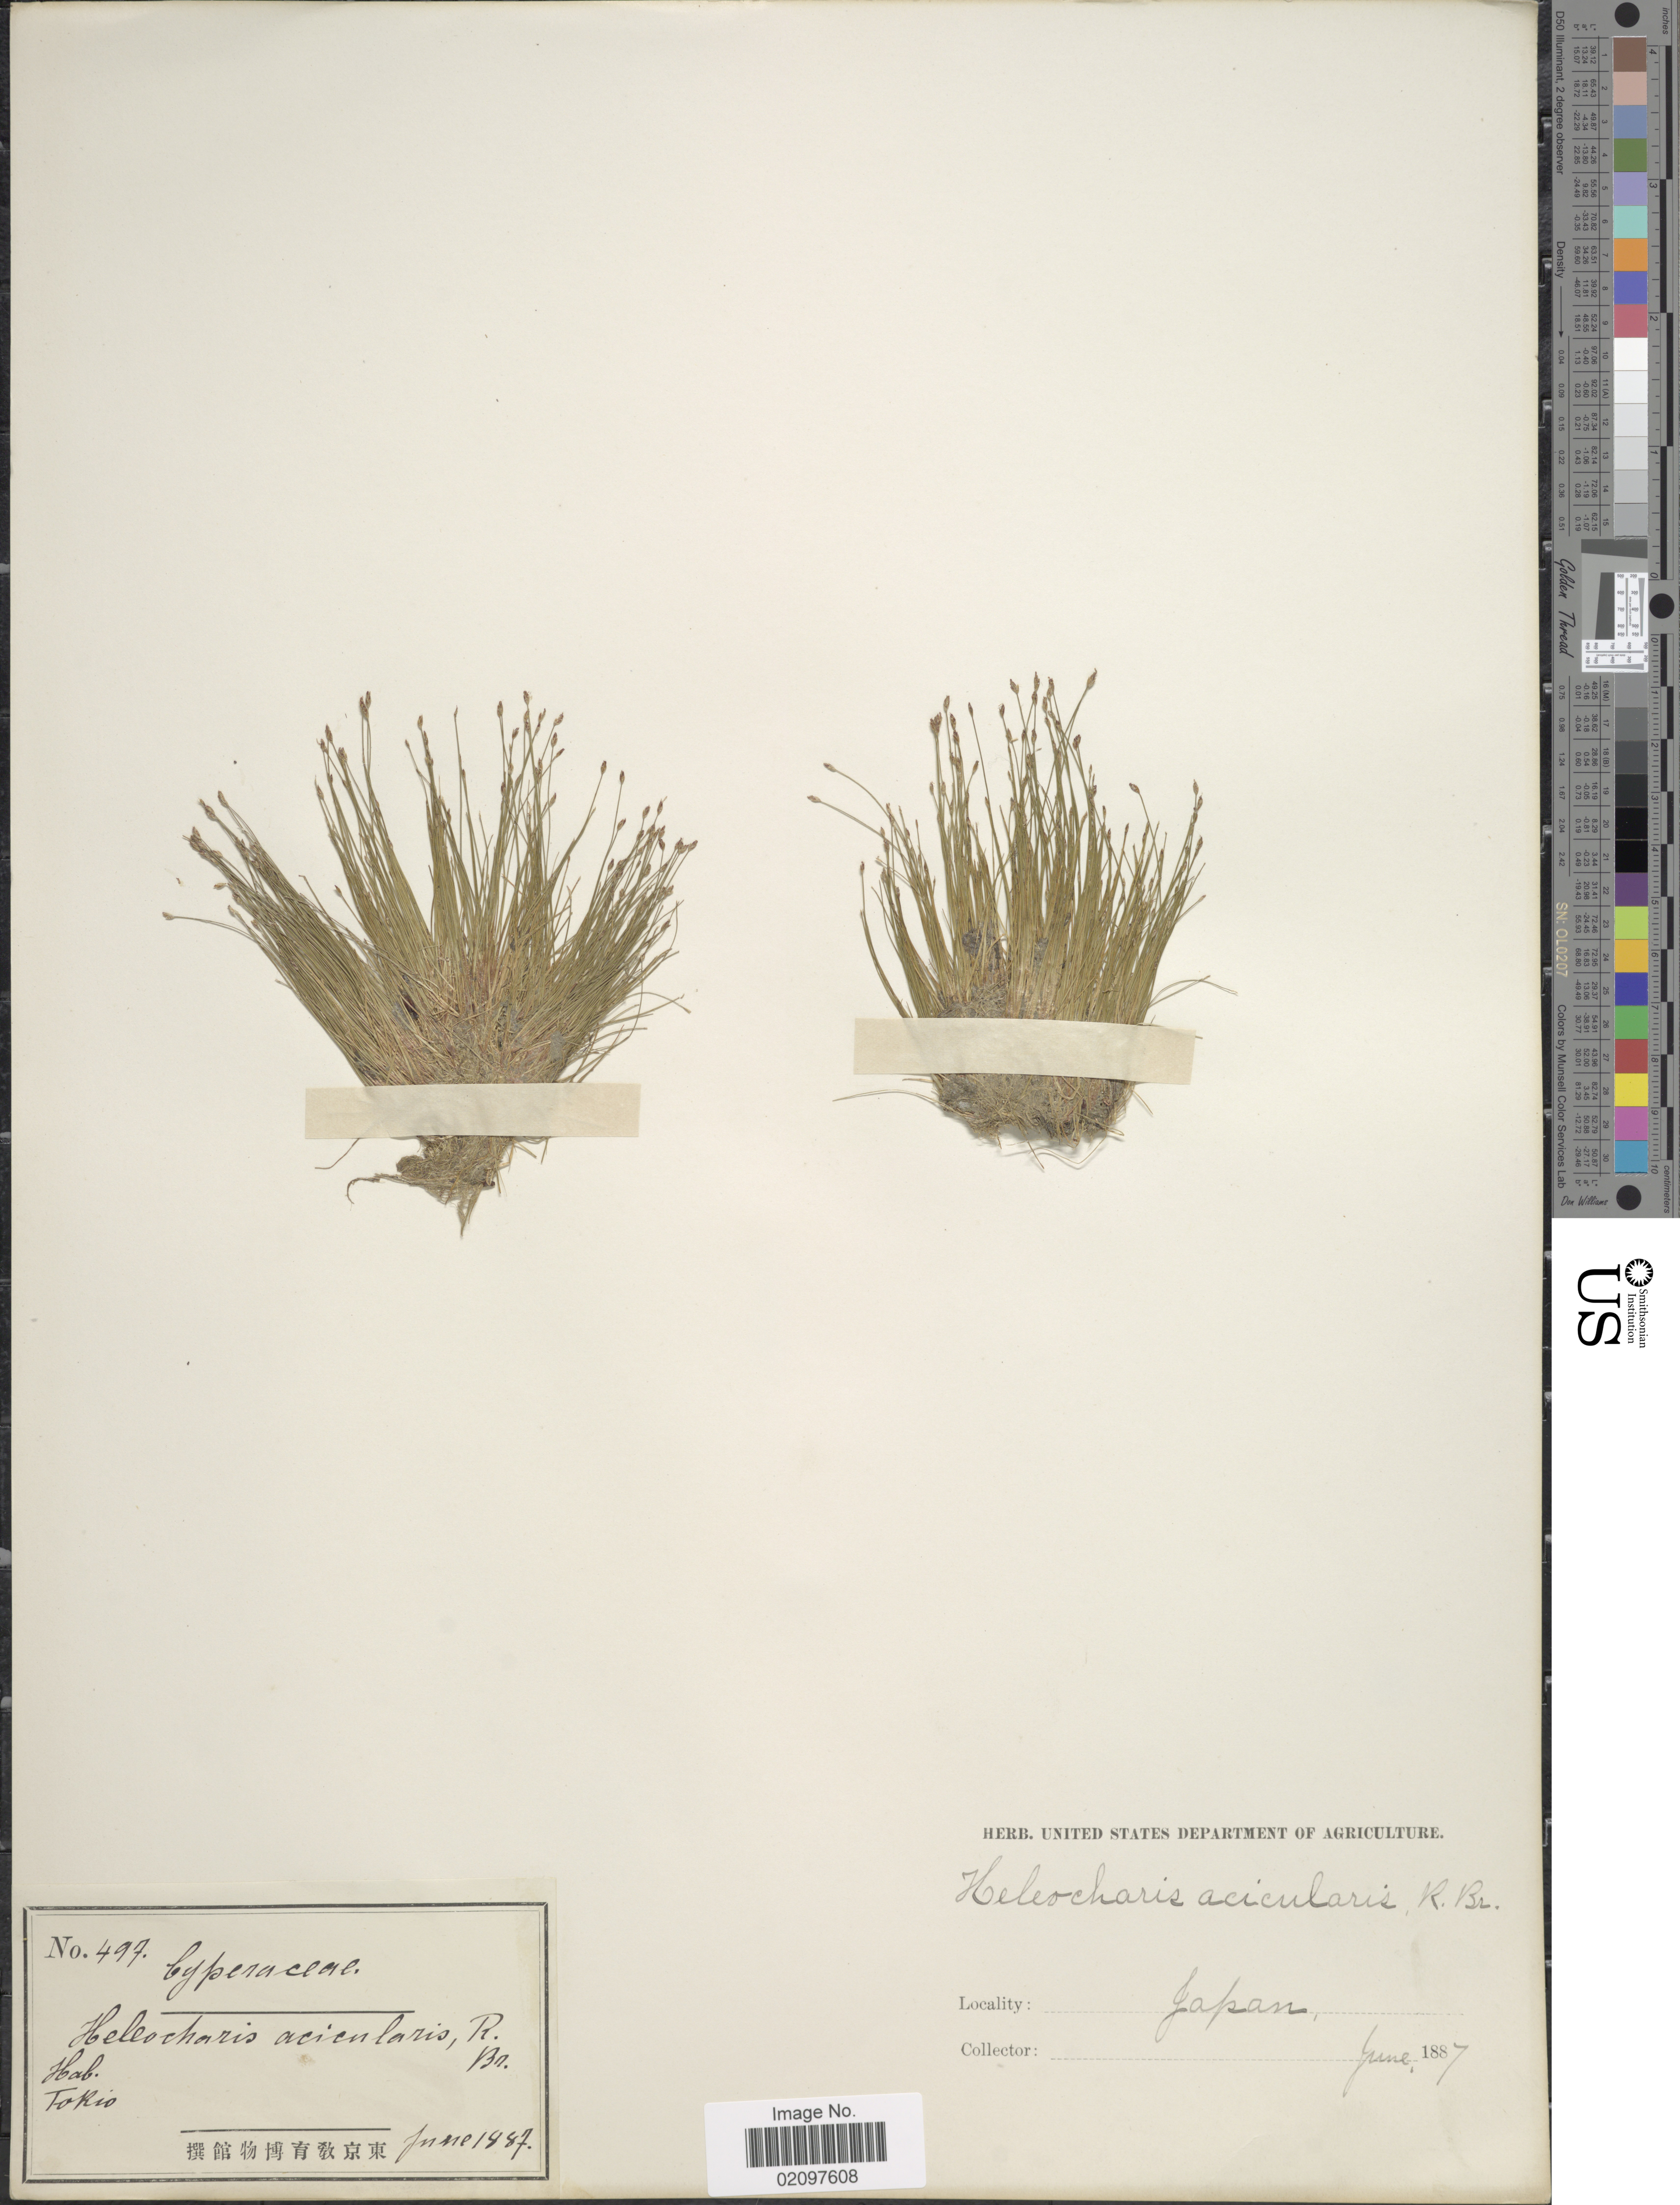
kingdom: Plantae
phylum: Tracheophyta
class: Liliopsida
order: Poales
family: Cyperaceae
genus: Eleocharis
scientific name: Eleocharis acicularis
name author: (L.) Roem. & Schult.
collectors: ex herb. U. S. Department of Agriculture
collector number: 497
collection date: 1887-06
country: Japan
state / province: Tokyo, Federal City of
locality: Tokio